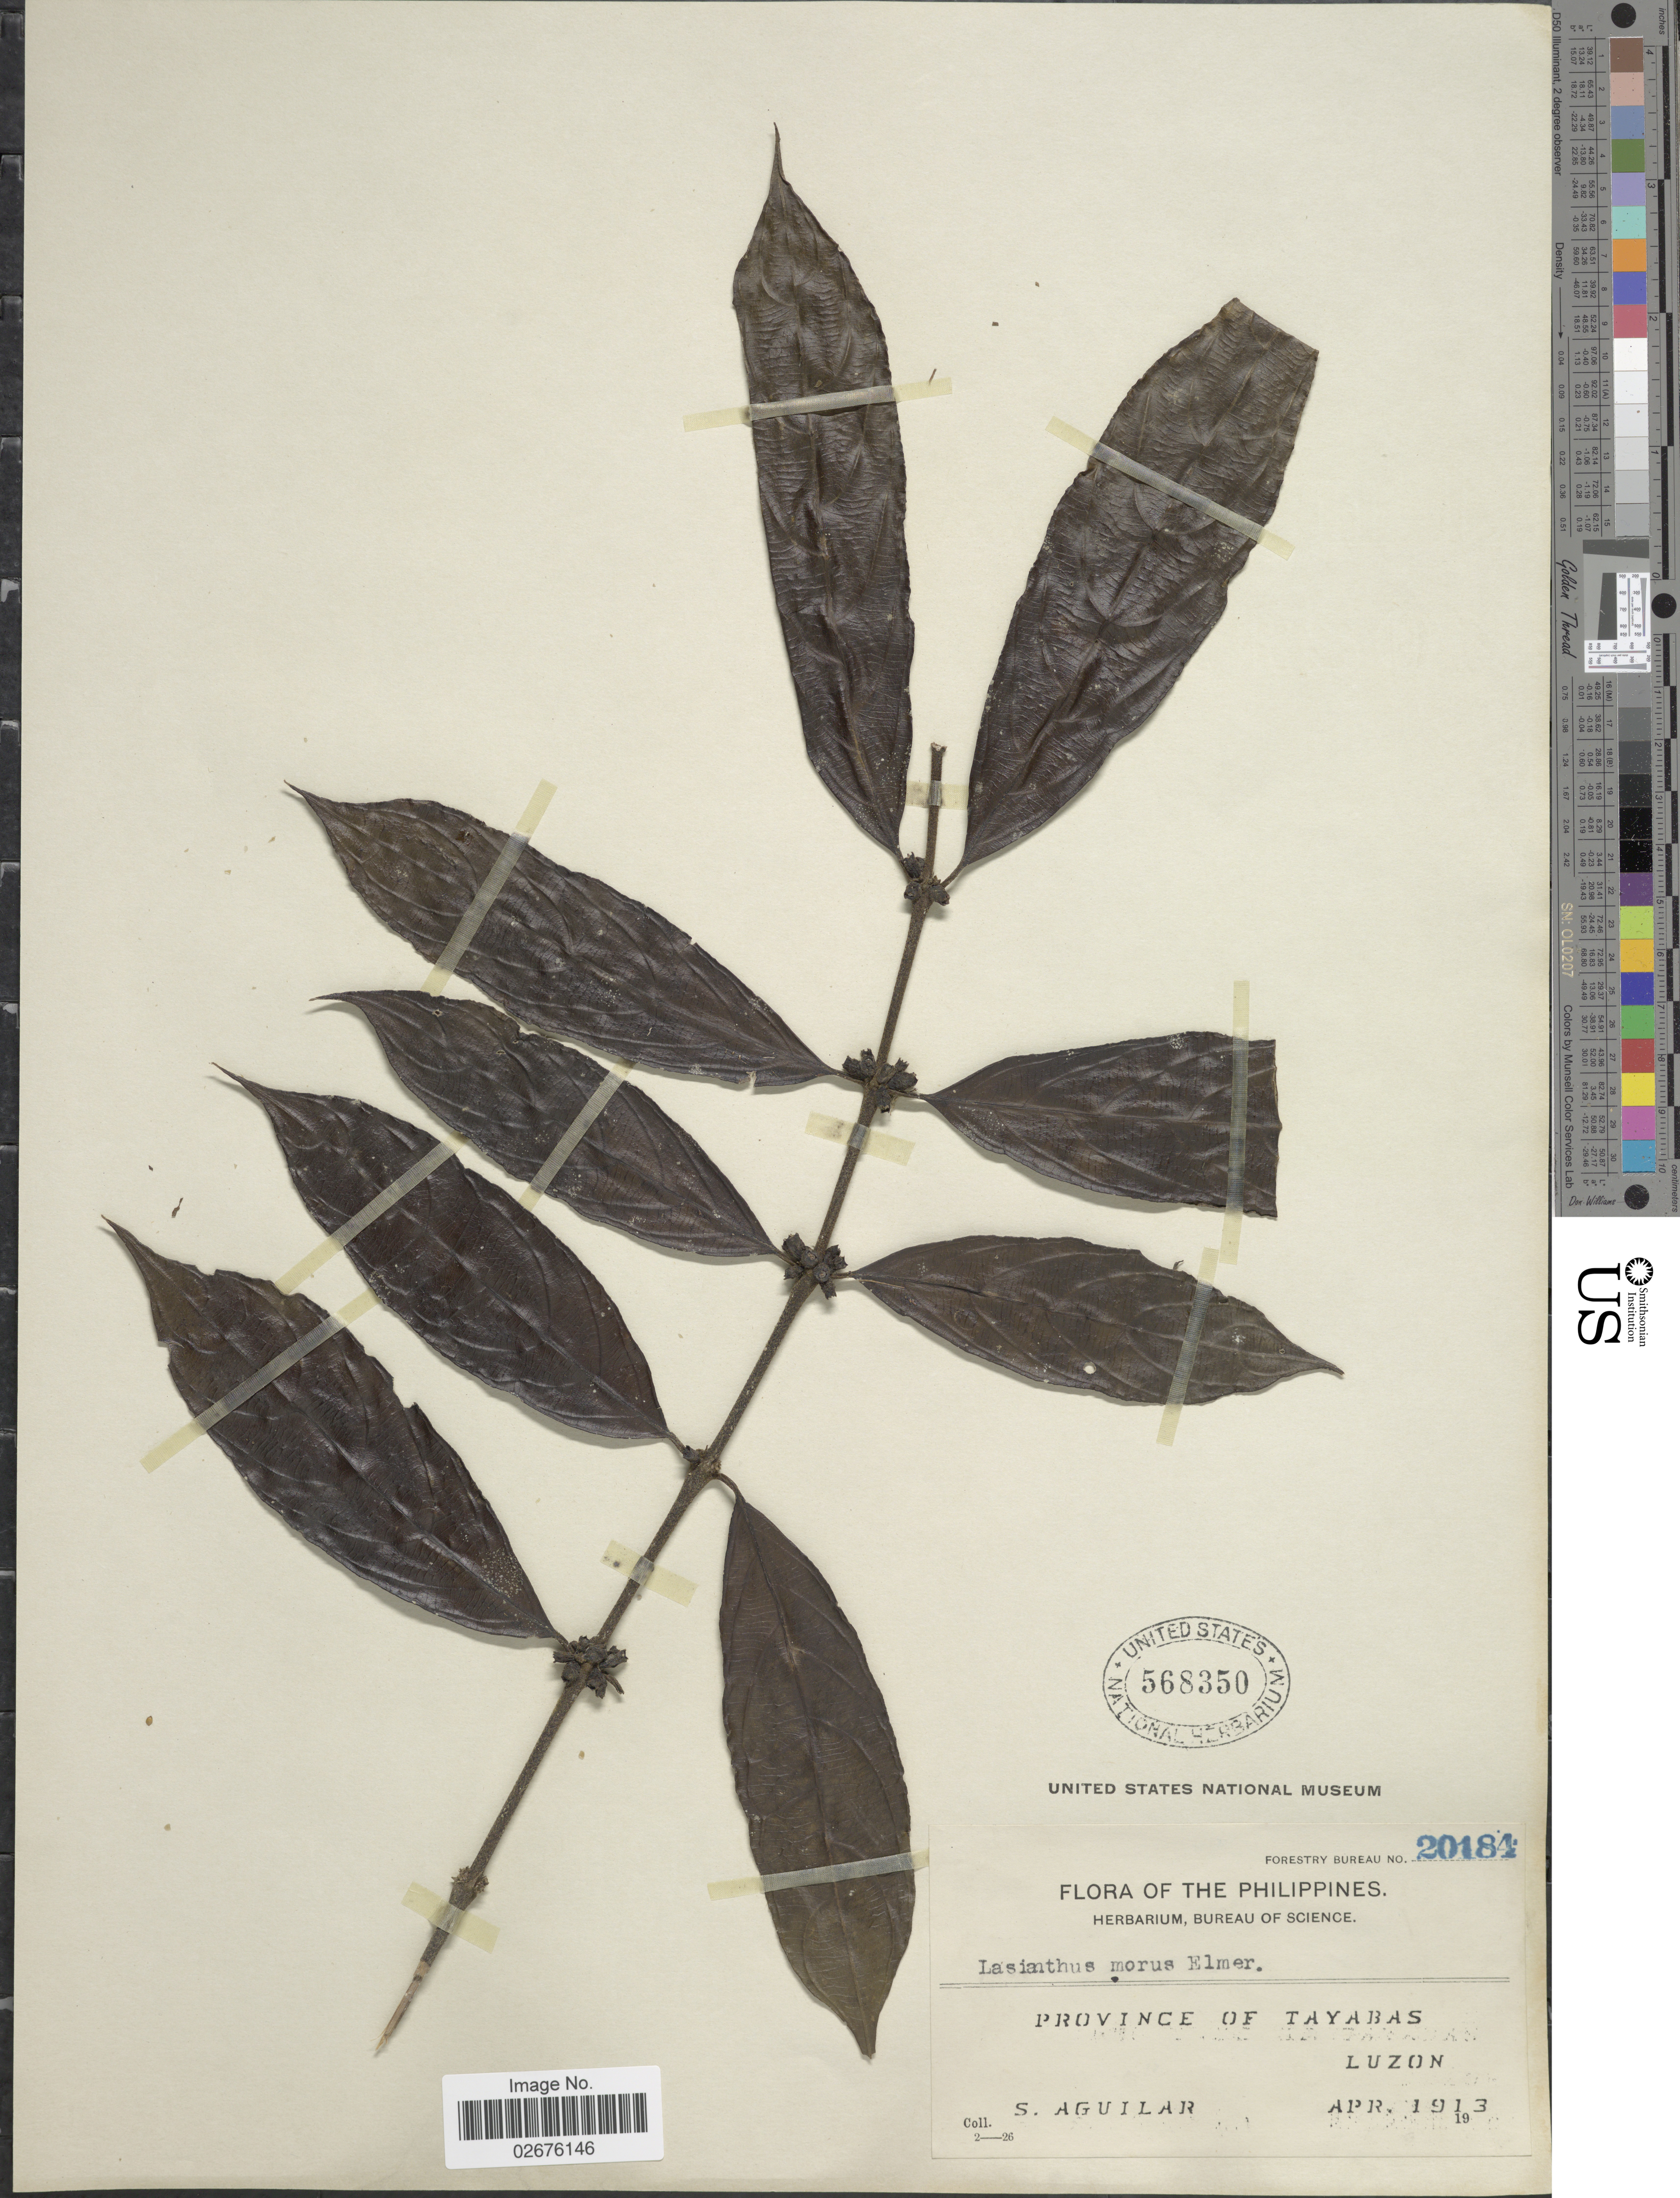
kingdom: Plantae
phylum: Tracheophyta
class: Magnoliopsida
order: Gentianales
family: Rubiaceae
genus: Lasianthus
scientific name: Lasianthus morus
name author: Elmer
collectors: S. Aguilar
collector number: Forestry Bureau 20184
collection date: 1913-04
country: Philippines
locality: Province of Tayabas, Luzon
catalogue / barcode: US 568350